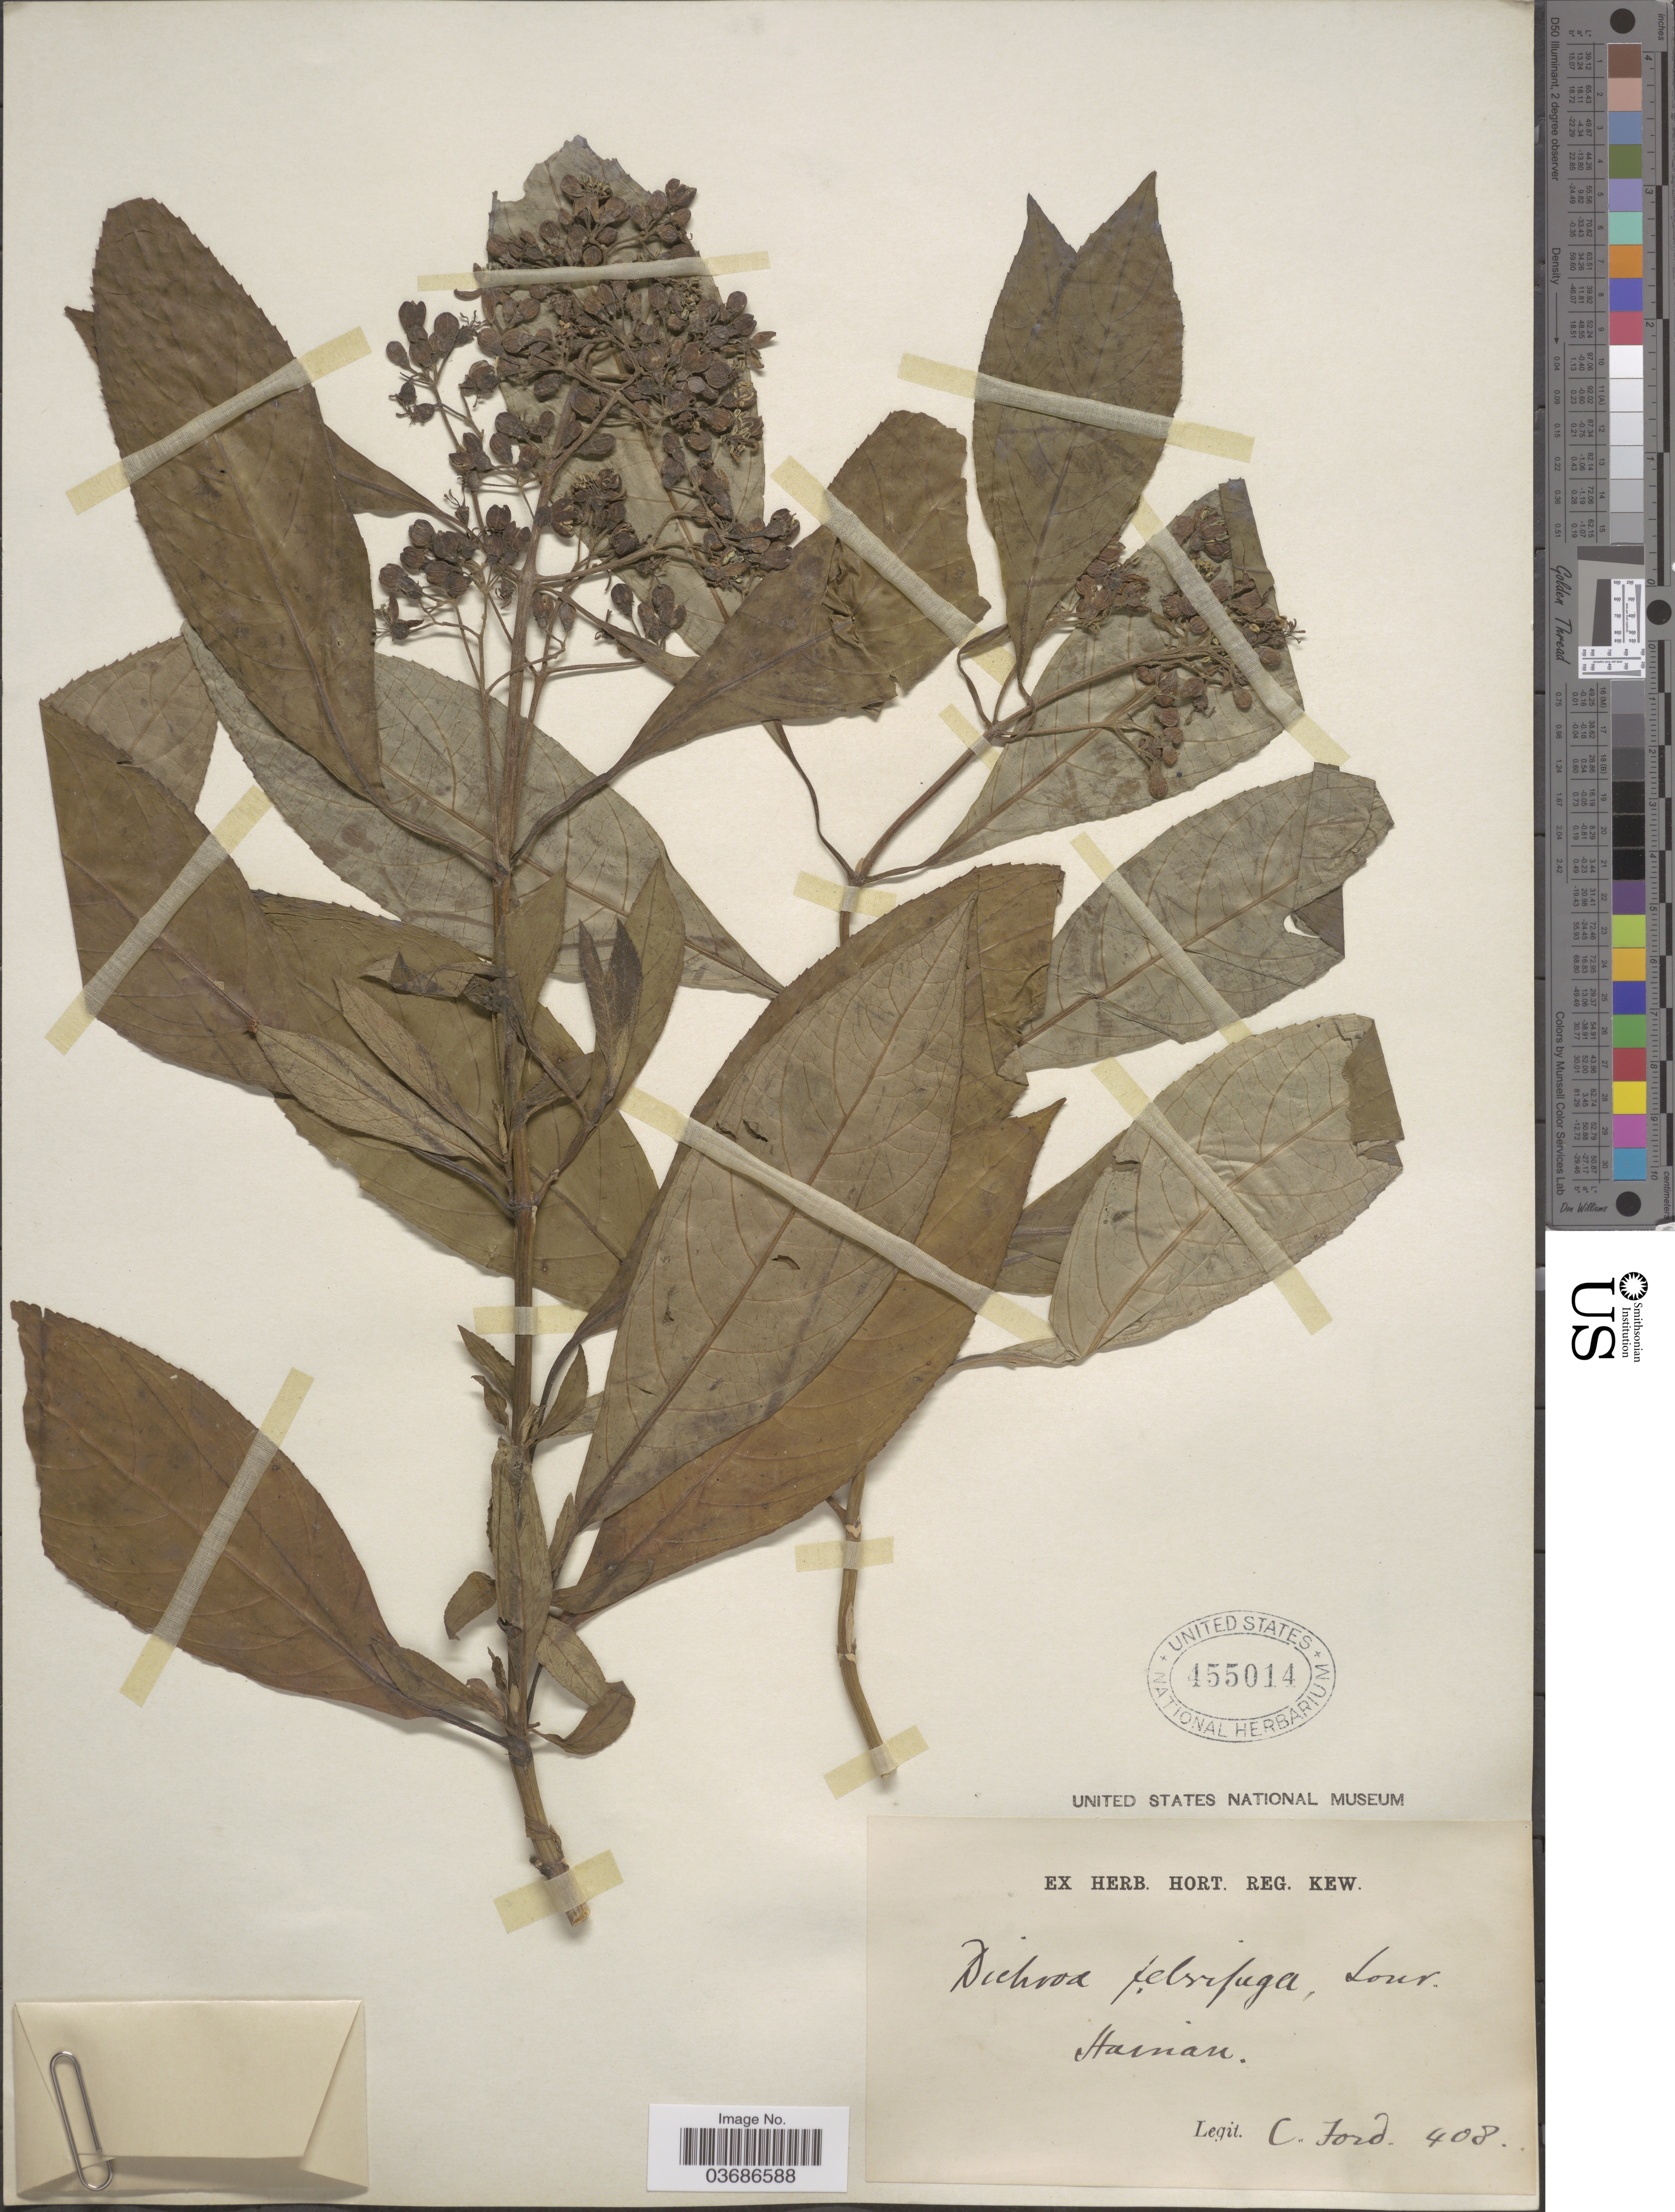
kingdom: Plantae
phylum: Tracheophyta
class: Magnoliopsida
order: Cornales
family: Hydrangeaceae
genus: Hydrangea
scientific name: Hydrangea febrifuga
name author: (Lour.) Y. De Smet & C. Granados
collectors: C. Ford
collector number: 408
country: China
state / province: Hainan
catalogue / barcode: US 455014